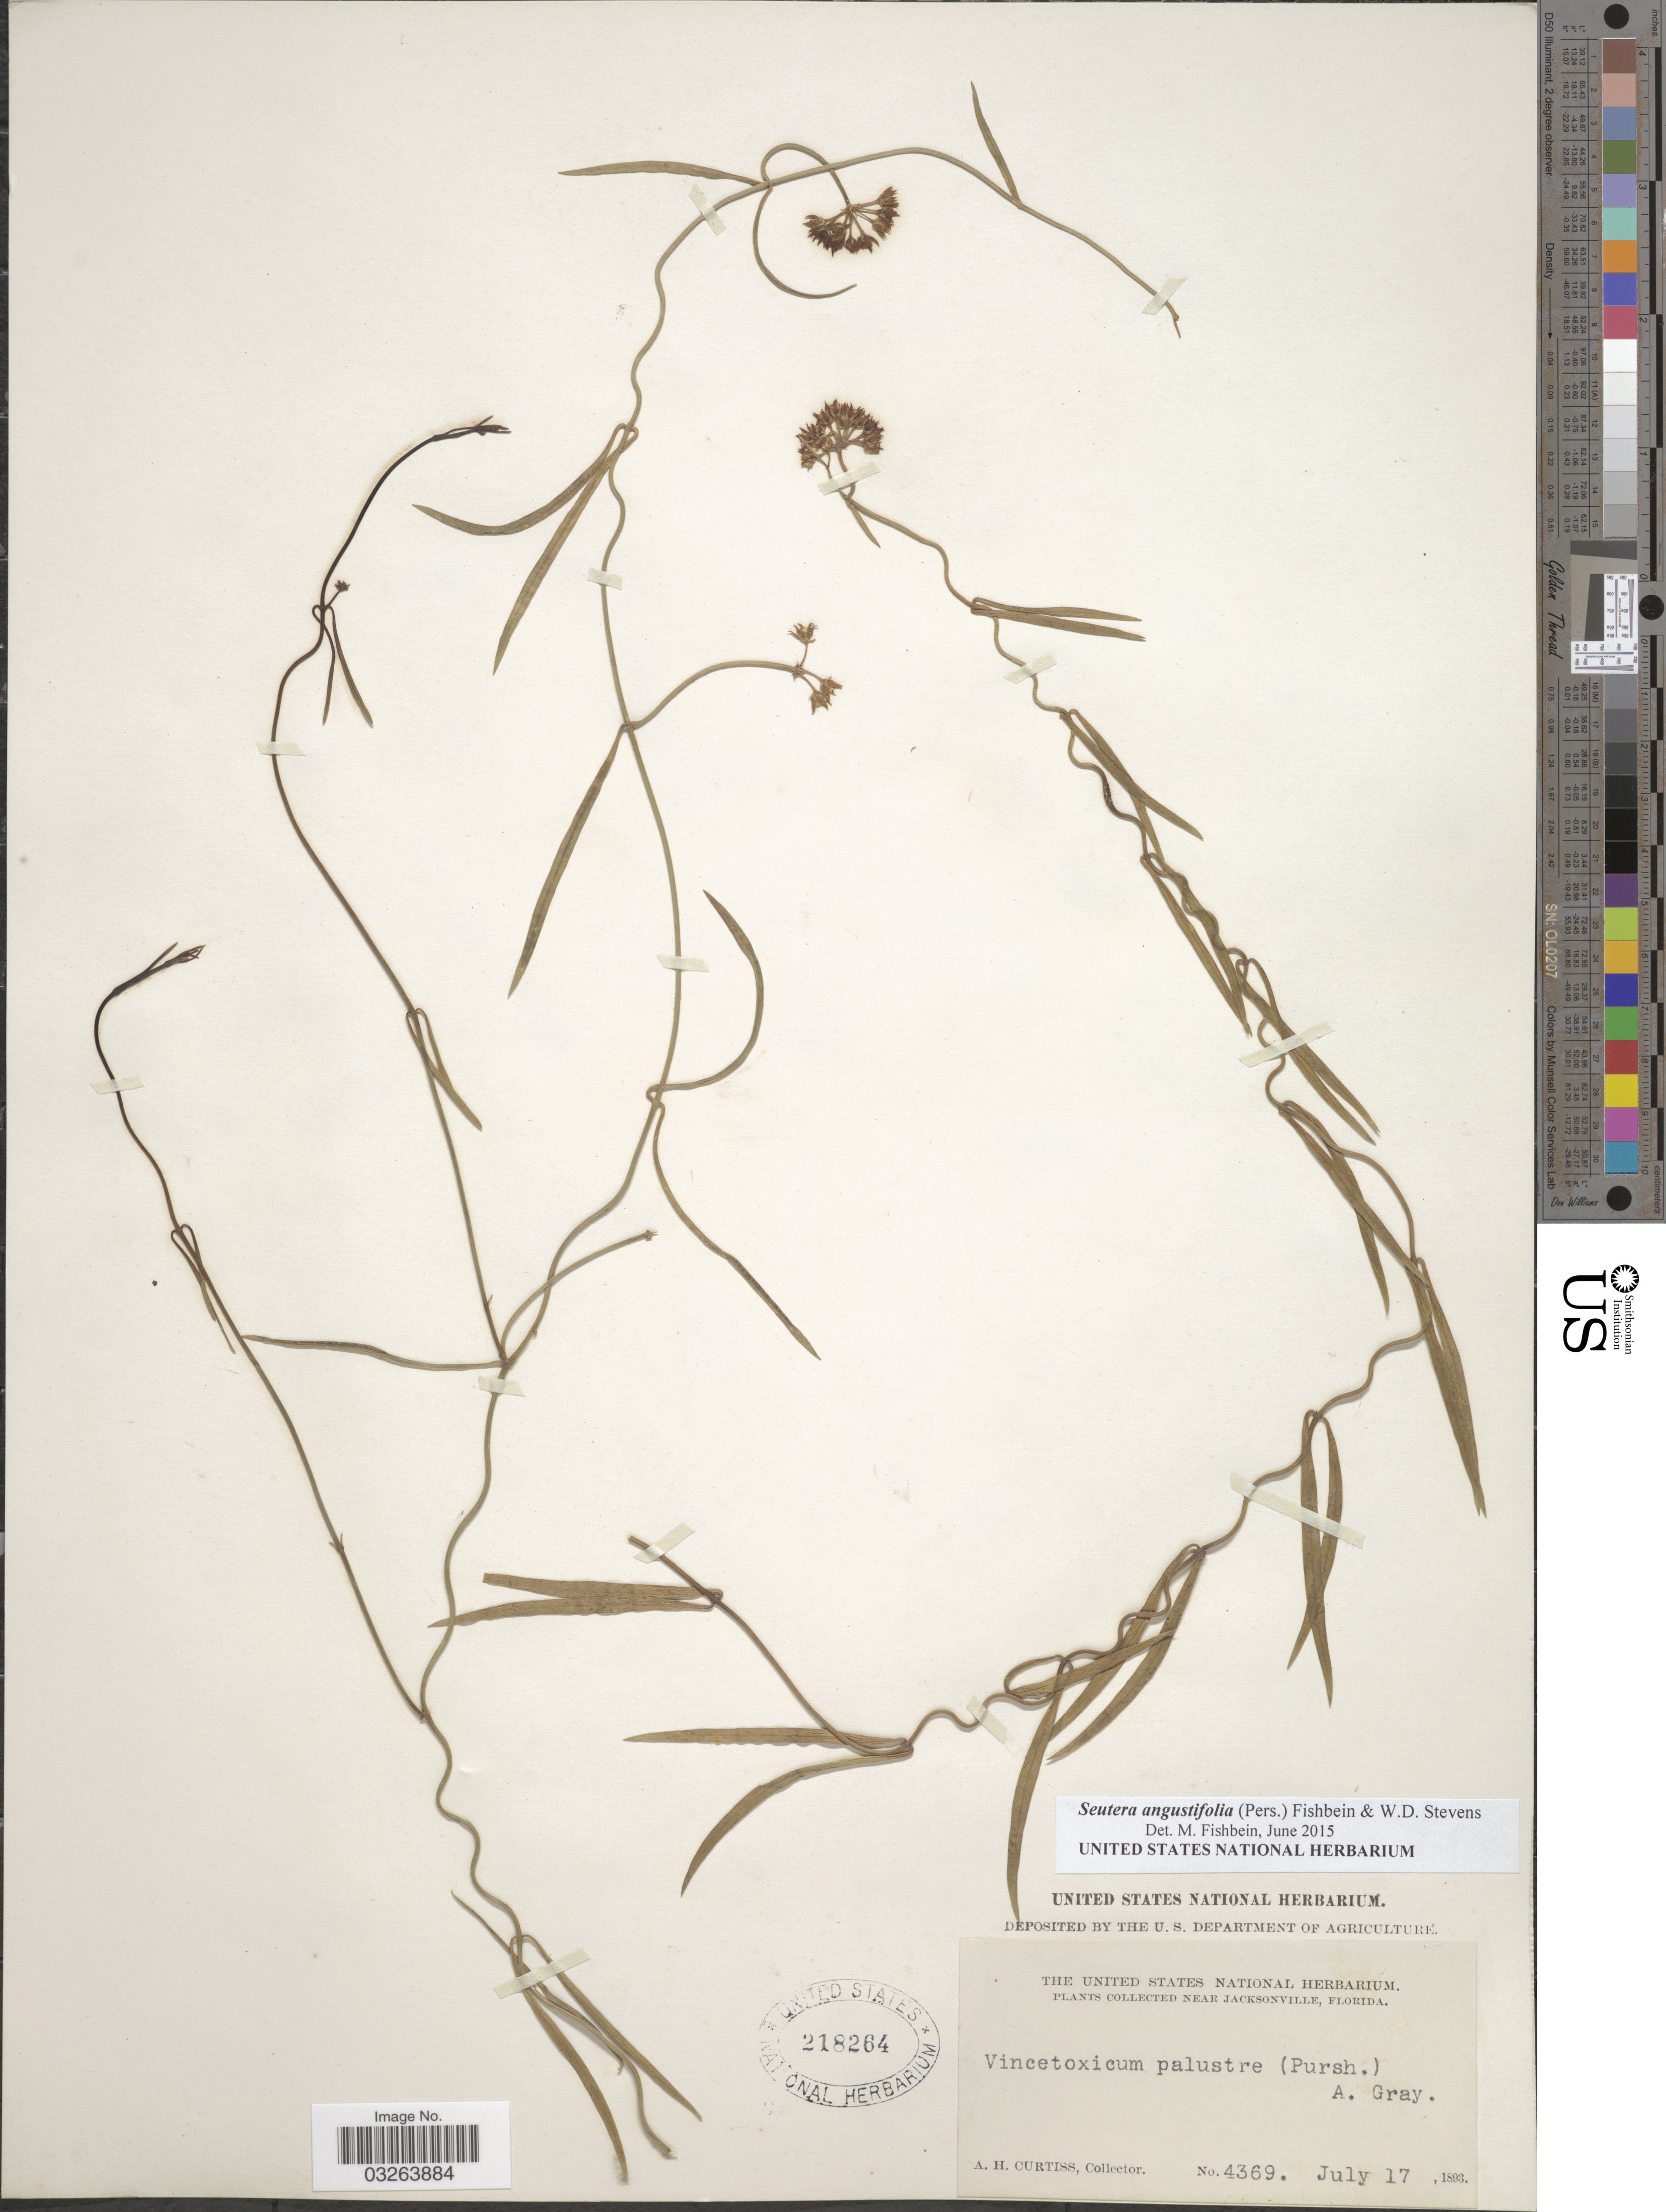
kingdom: Plantae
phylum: Tracheophyta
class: Magnoliopsida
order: Gentianales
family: Apocynaceae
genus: Seutera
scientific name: Seutera angustifolia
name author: Fishbein & W.D. Stevens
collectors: A. H. Curtiss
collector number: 4369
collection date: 1893-07-17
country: United States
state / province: Florida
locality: Near Jacksonville.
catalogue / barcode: US 218264